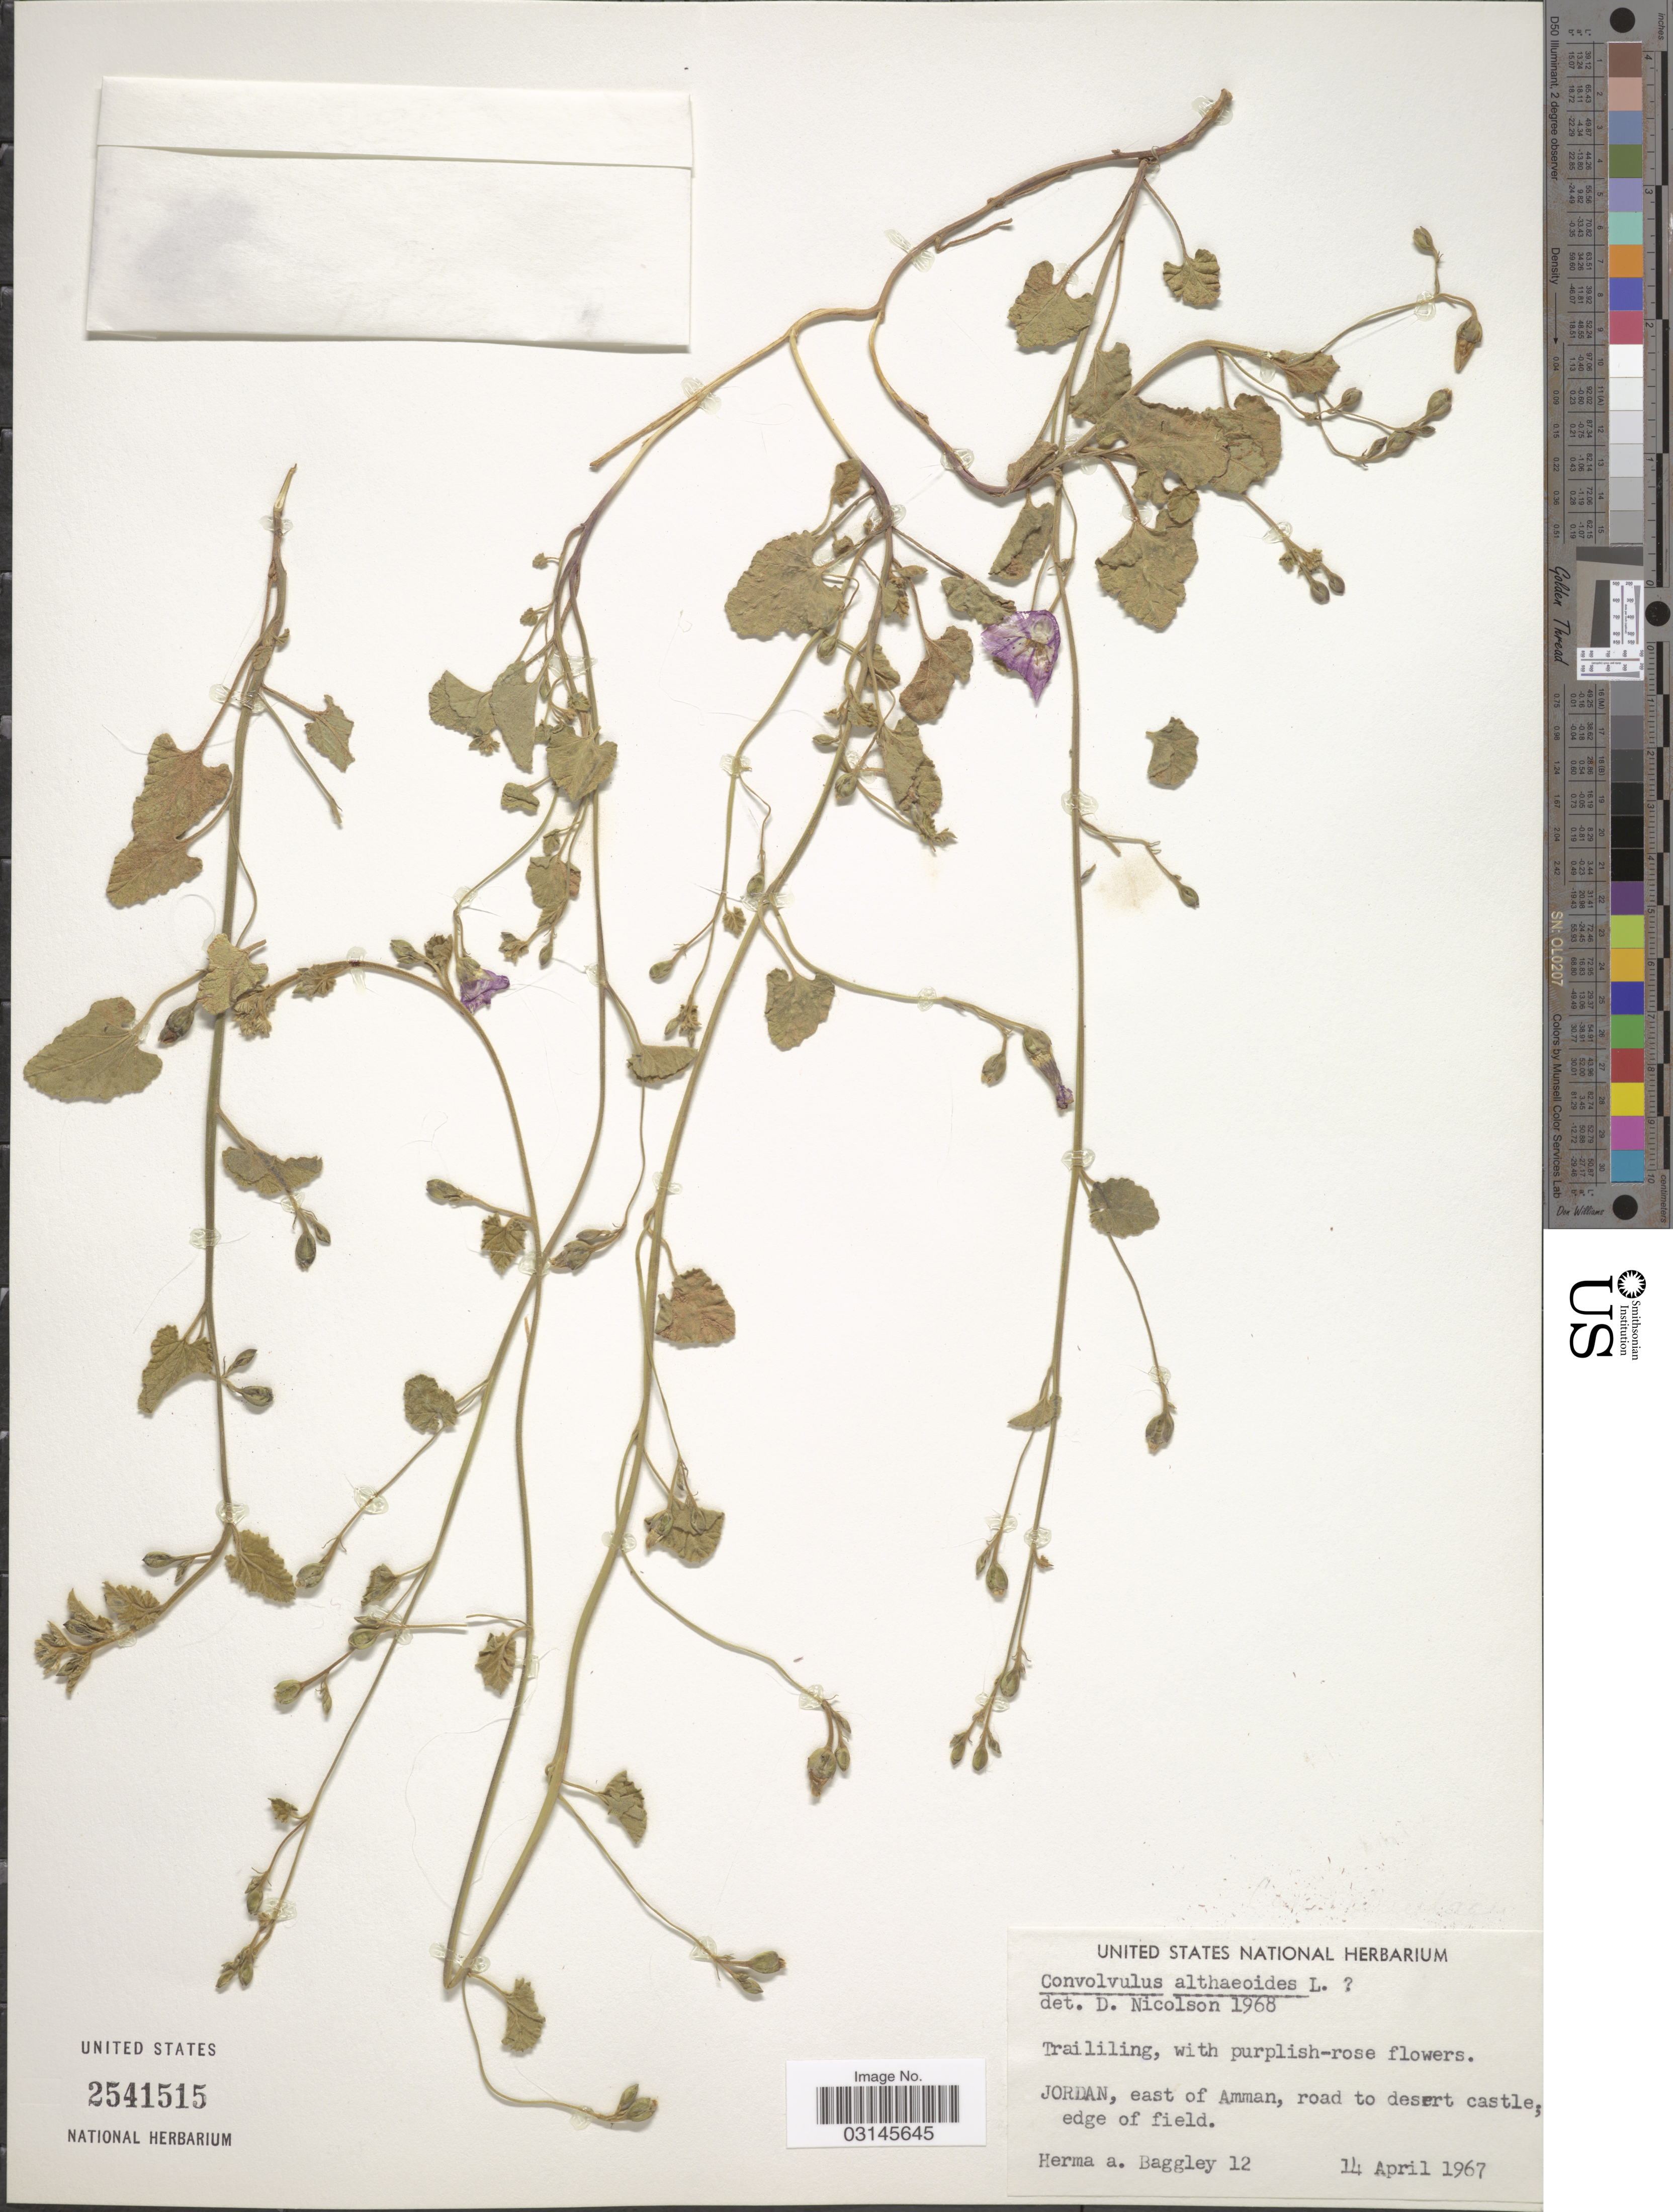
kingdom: Plantae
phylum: Tracheophyta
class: Magnoliopsida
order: Solanales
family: Convolvulaceae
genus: Convolvulus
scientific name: Convolvulus althaeoides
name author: L.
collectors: H. Baggley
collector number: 12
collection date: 1967-04-14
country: Jordan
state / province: Amman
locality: East of Amman, road to desert castle, edge of field.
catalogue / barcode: US 2541515